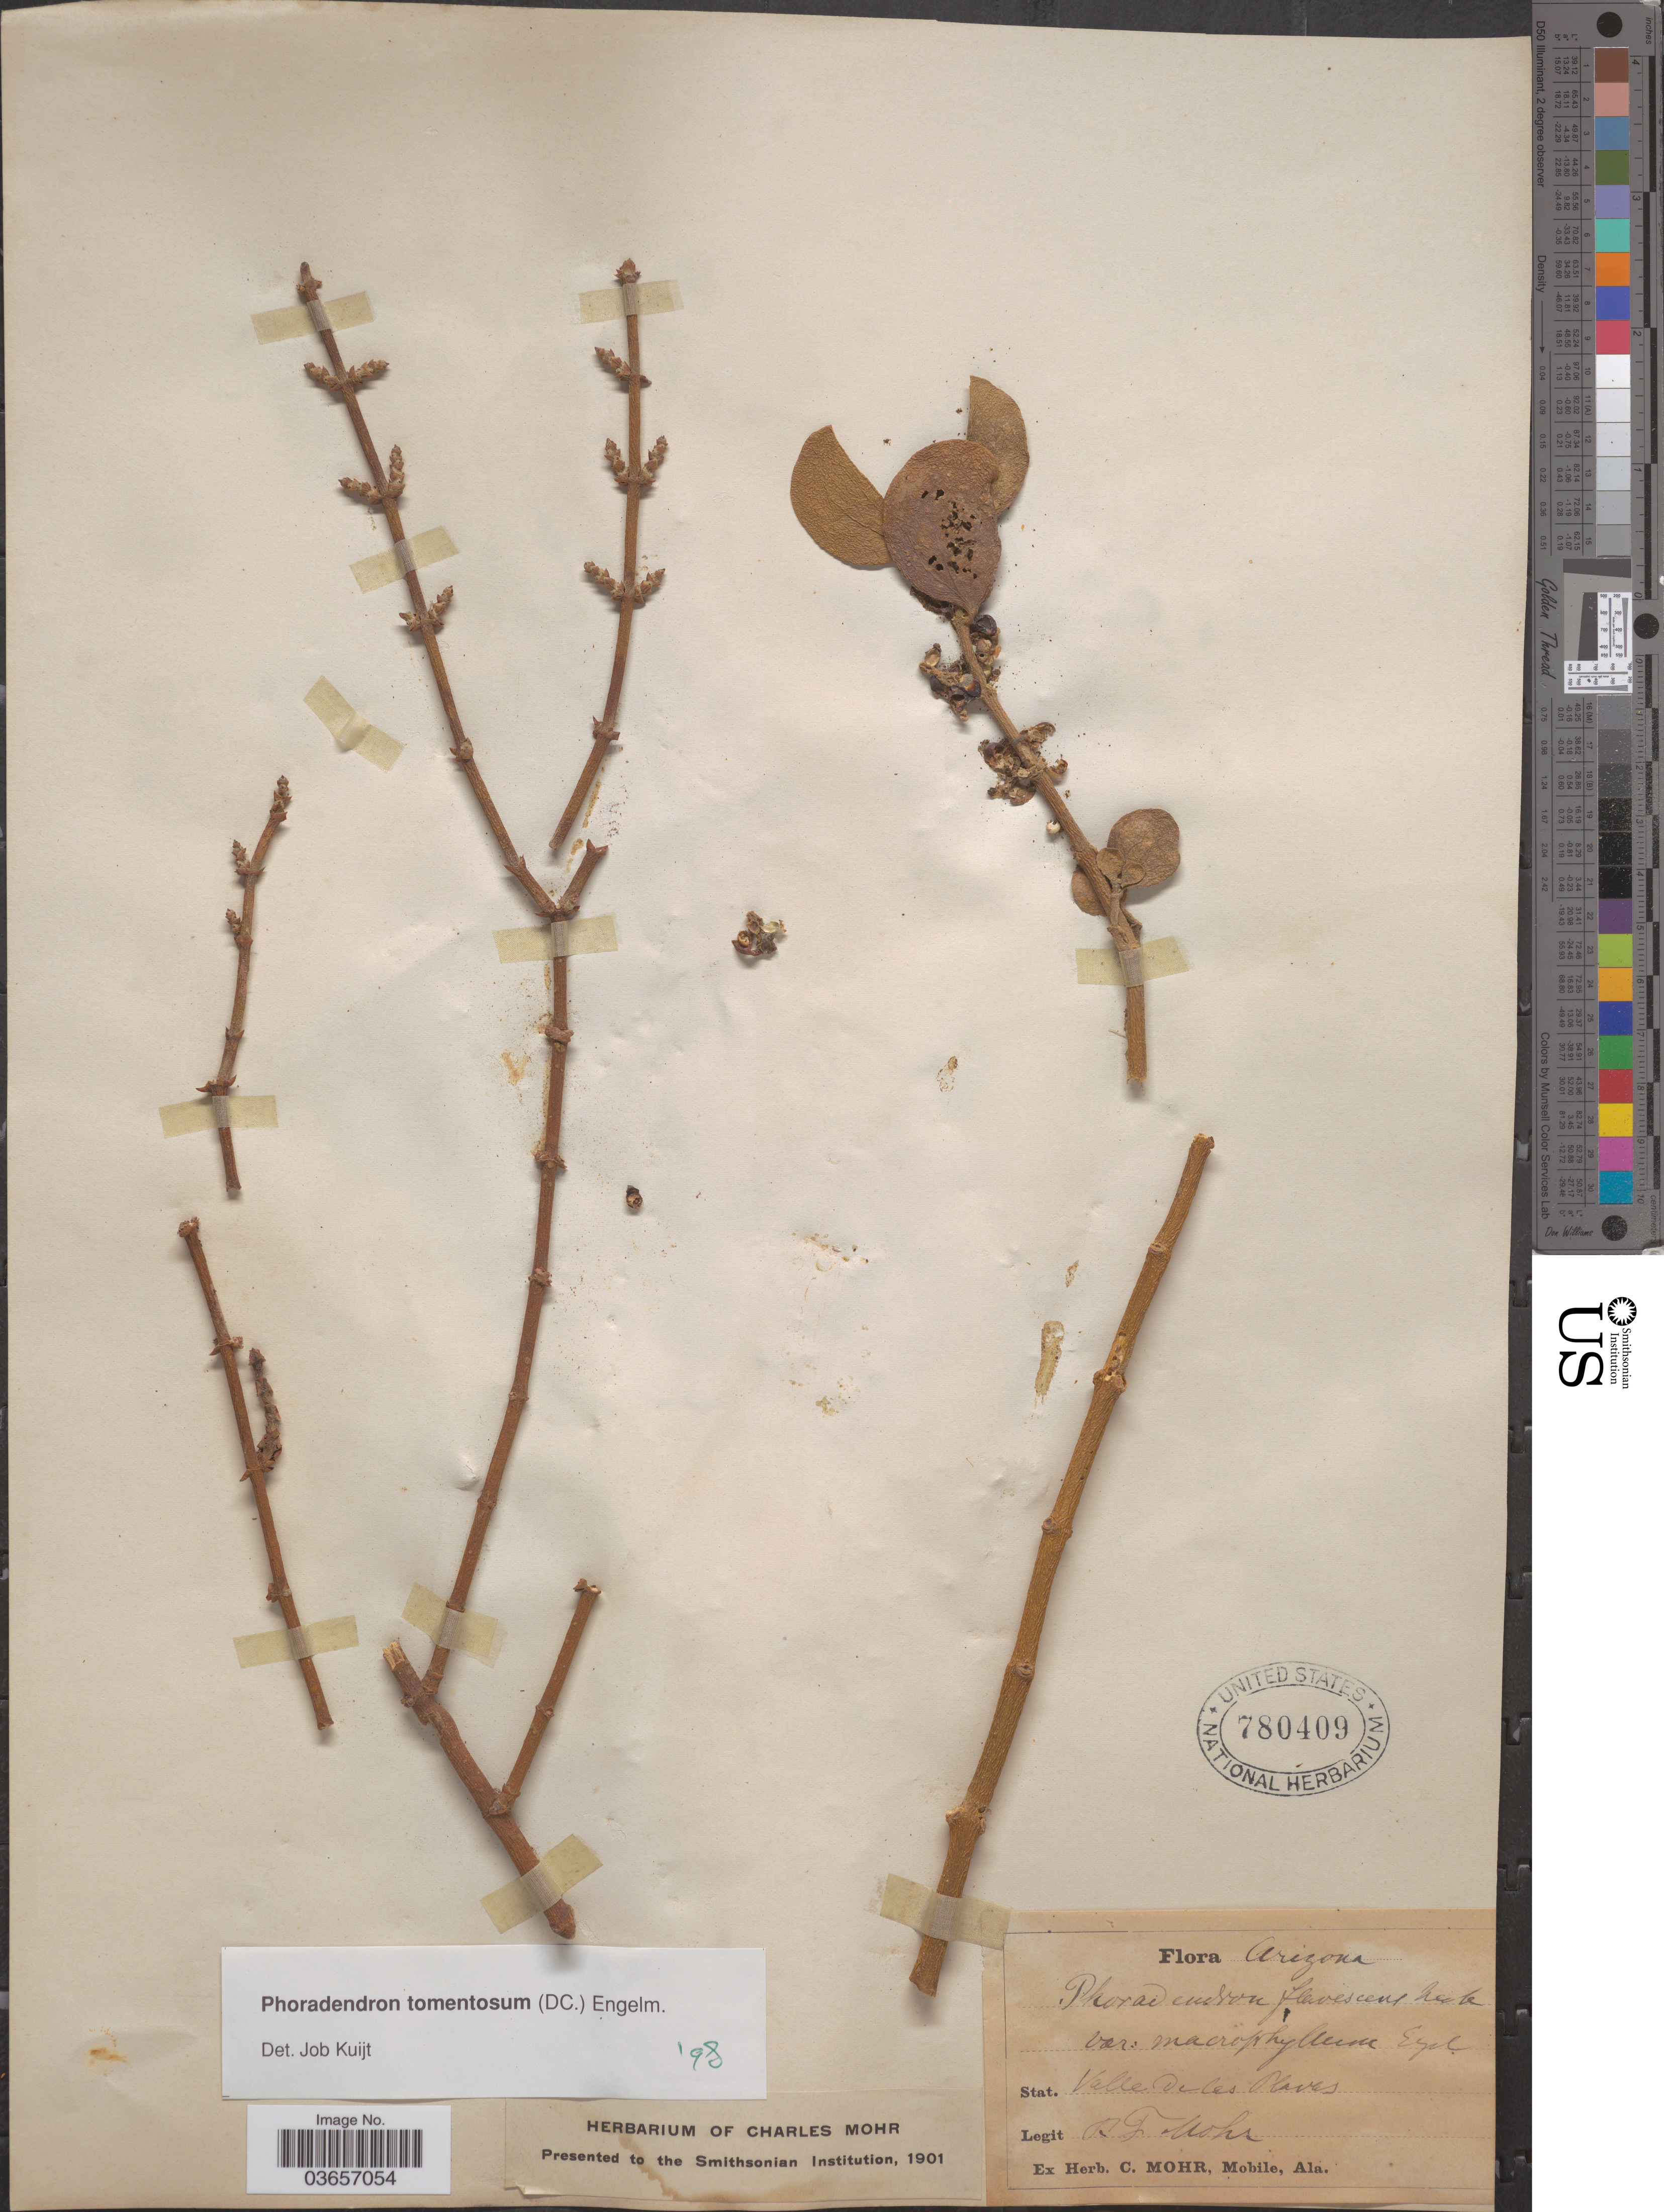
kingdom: Plantae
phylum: Tracheophyta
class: Magnoliopsida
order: Santalales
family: Viscaceae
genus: Phoradendron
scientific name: Phoradendron tomentosum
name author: DC.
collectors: P. F. Mohr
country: United States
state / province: Arizona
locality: Stat. Valle de las Plavas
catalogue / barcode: US 780409